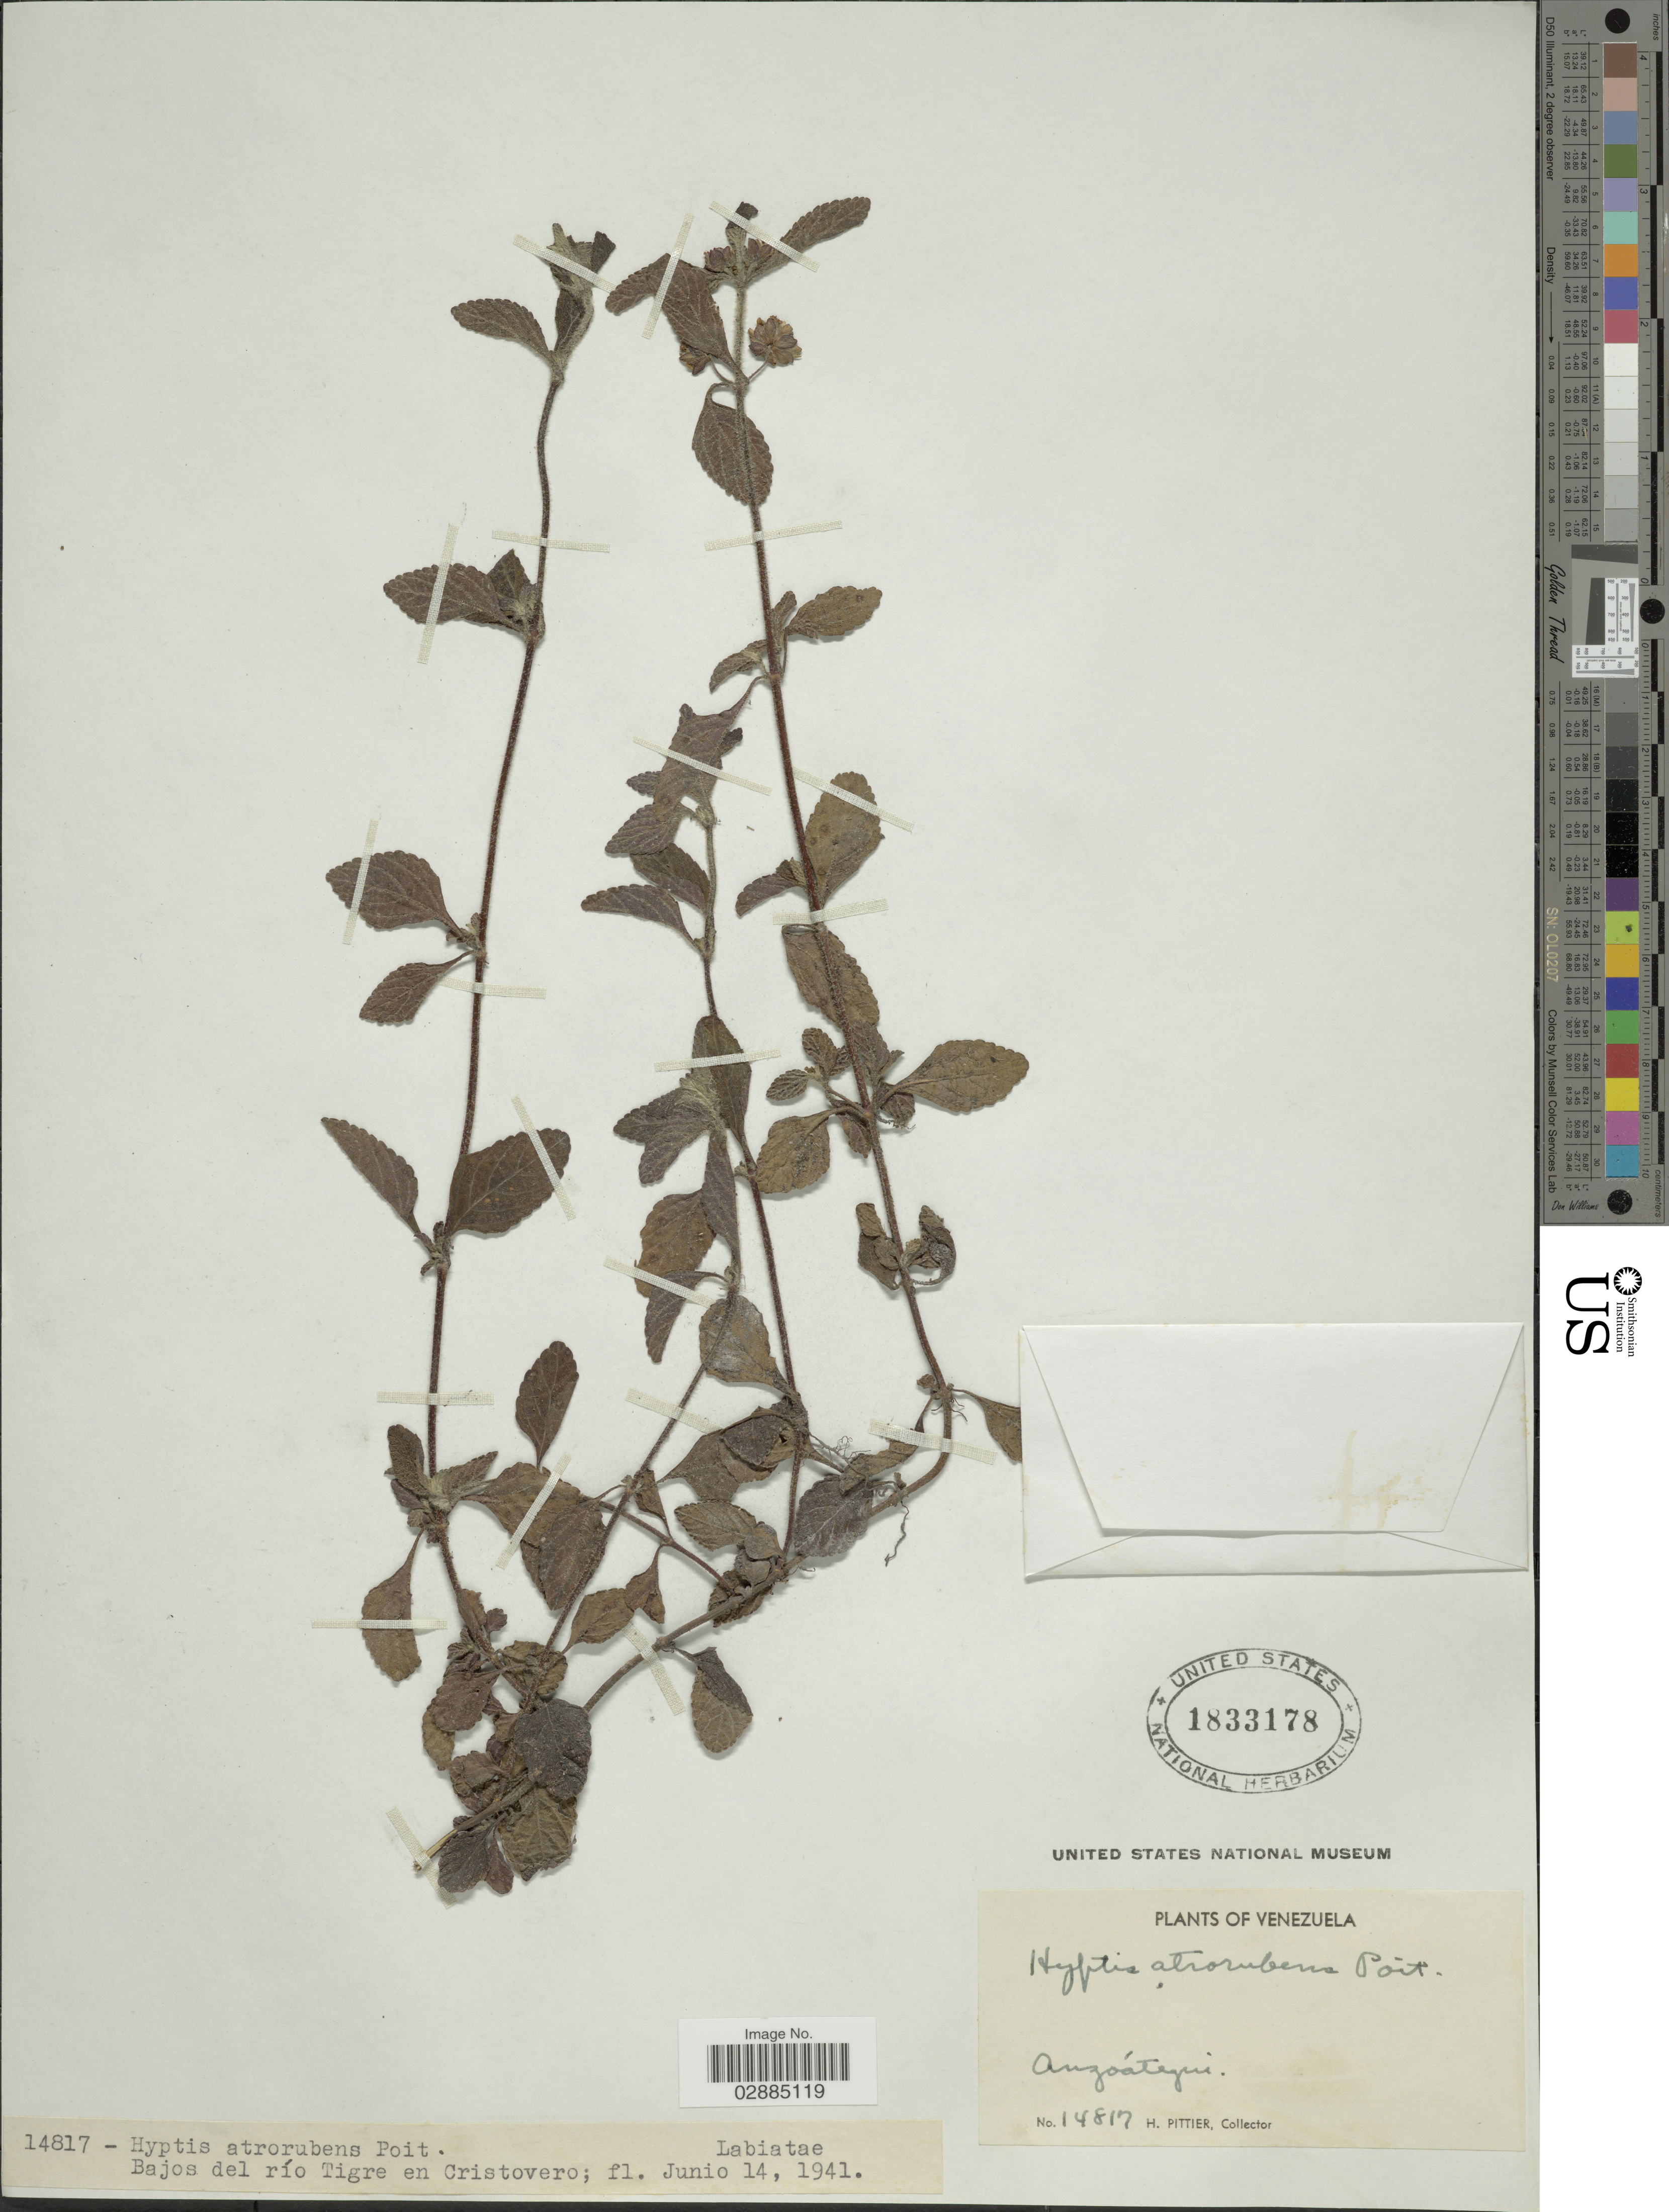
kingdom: Plantae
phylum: Tracheophyta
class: Magnoliopsida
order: Lamiales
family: Lamiaceae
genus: Hyptis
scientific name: Hyptis atrorubens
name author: Poit.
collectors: H. F. Pittier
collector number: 14817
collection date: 1941-06-14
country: Venezuela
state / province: Anzoategui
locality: Bajos del río Tigre en Cristovero.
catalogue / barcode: US 1833178